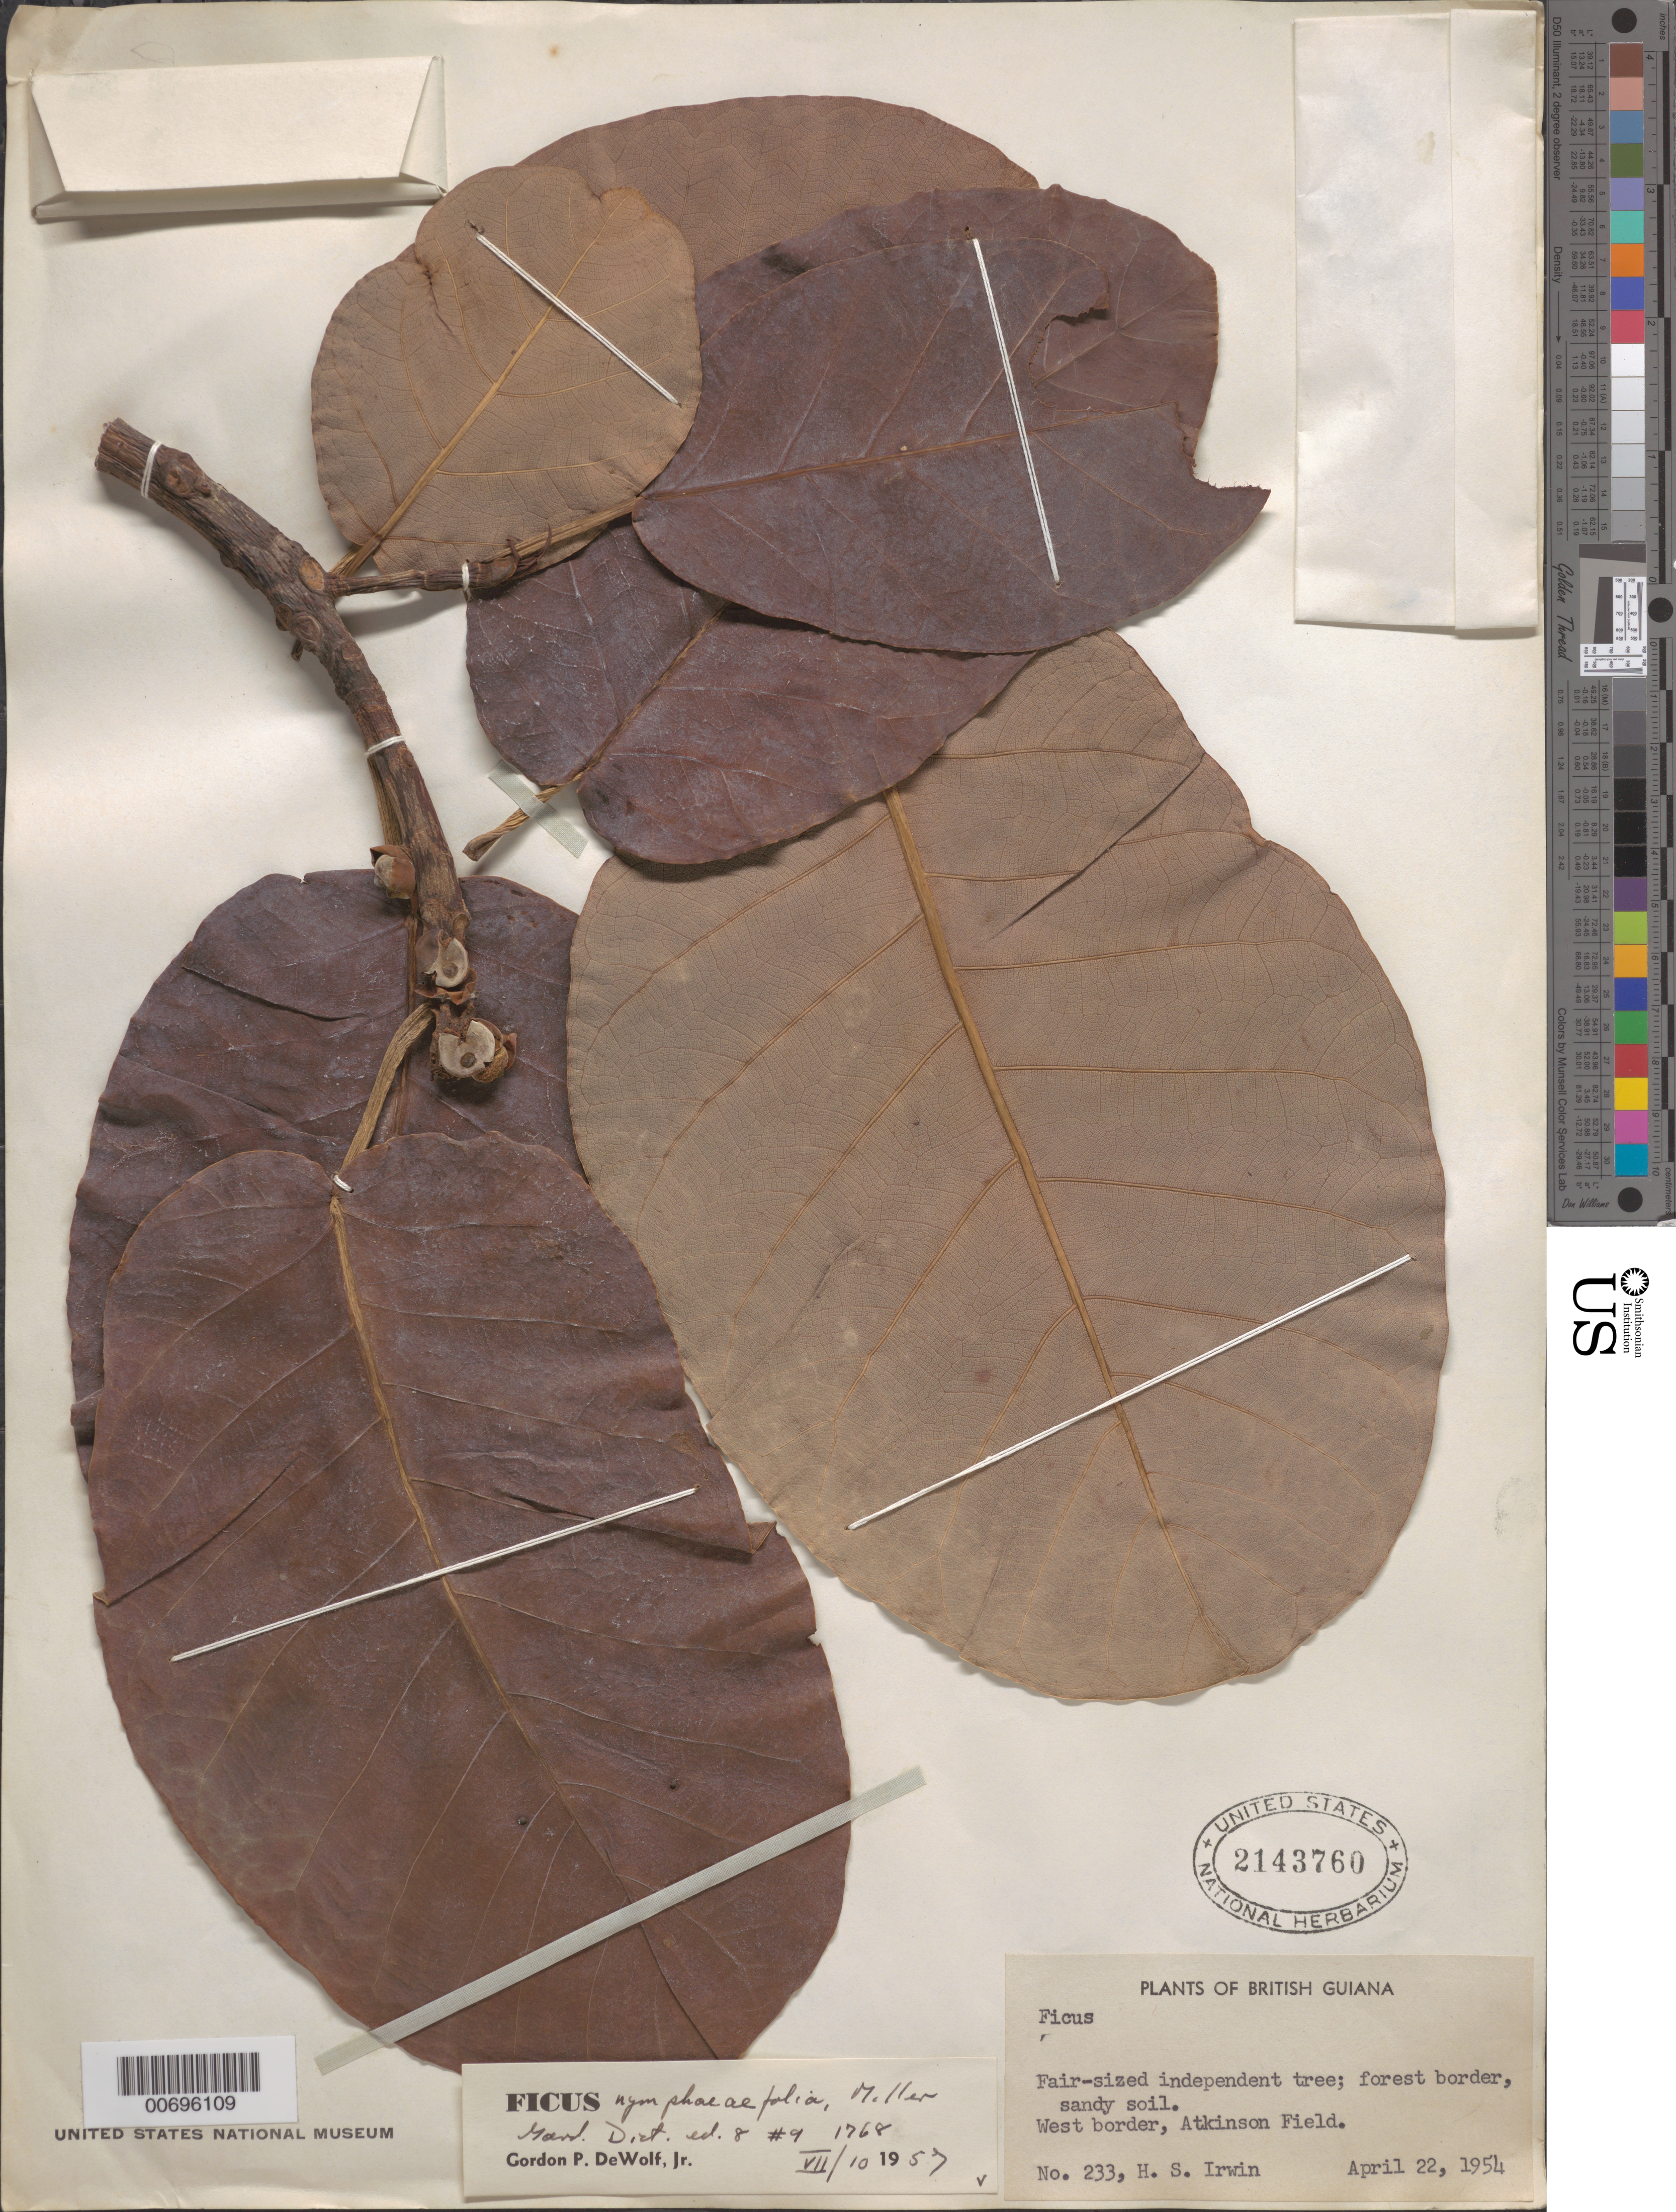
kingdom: Plantae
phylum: Tracheophyta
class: Magnoliopsida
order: Rosales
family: Moraceae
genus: Ficus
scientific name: Ficus nymphaeifolia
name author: Mill.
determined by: DeWolf, Gordon Parker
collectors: H. Irwin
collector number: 233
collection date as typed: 22-Apr-54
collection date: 1954-04-22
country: Guyana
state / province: Demerara-Mahaica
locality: Atkinson Field, W border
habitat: Forest border, sandy soil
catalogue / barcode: US 2143760